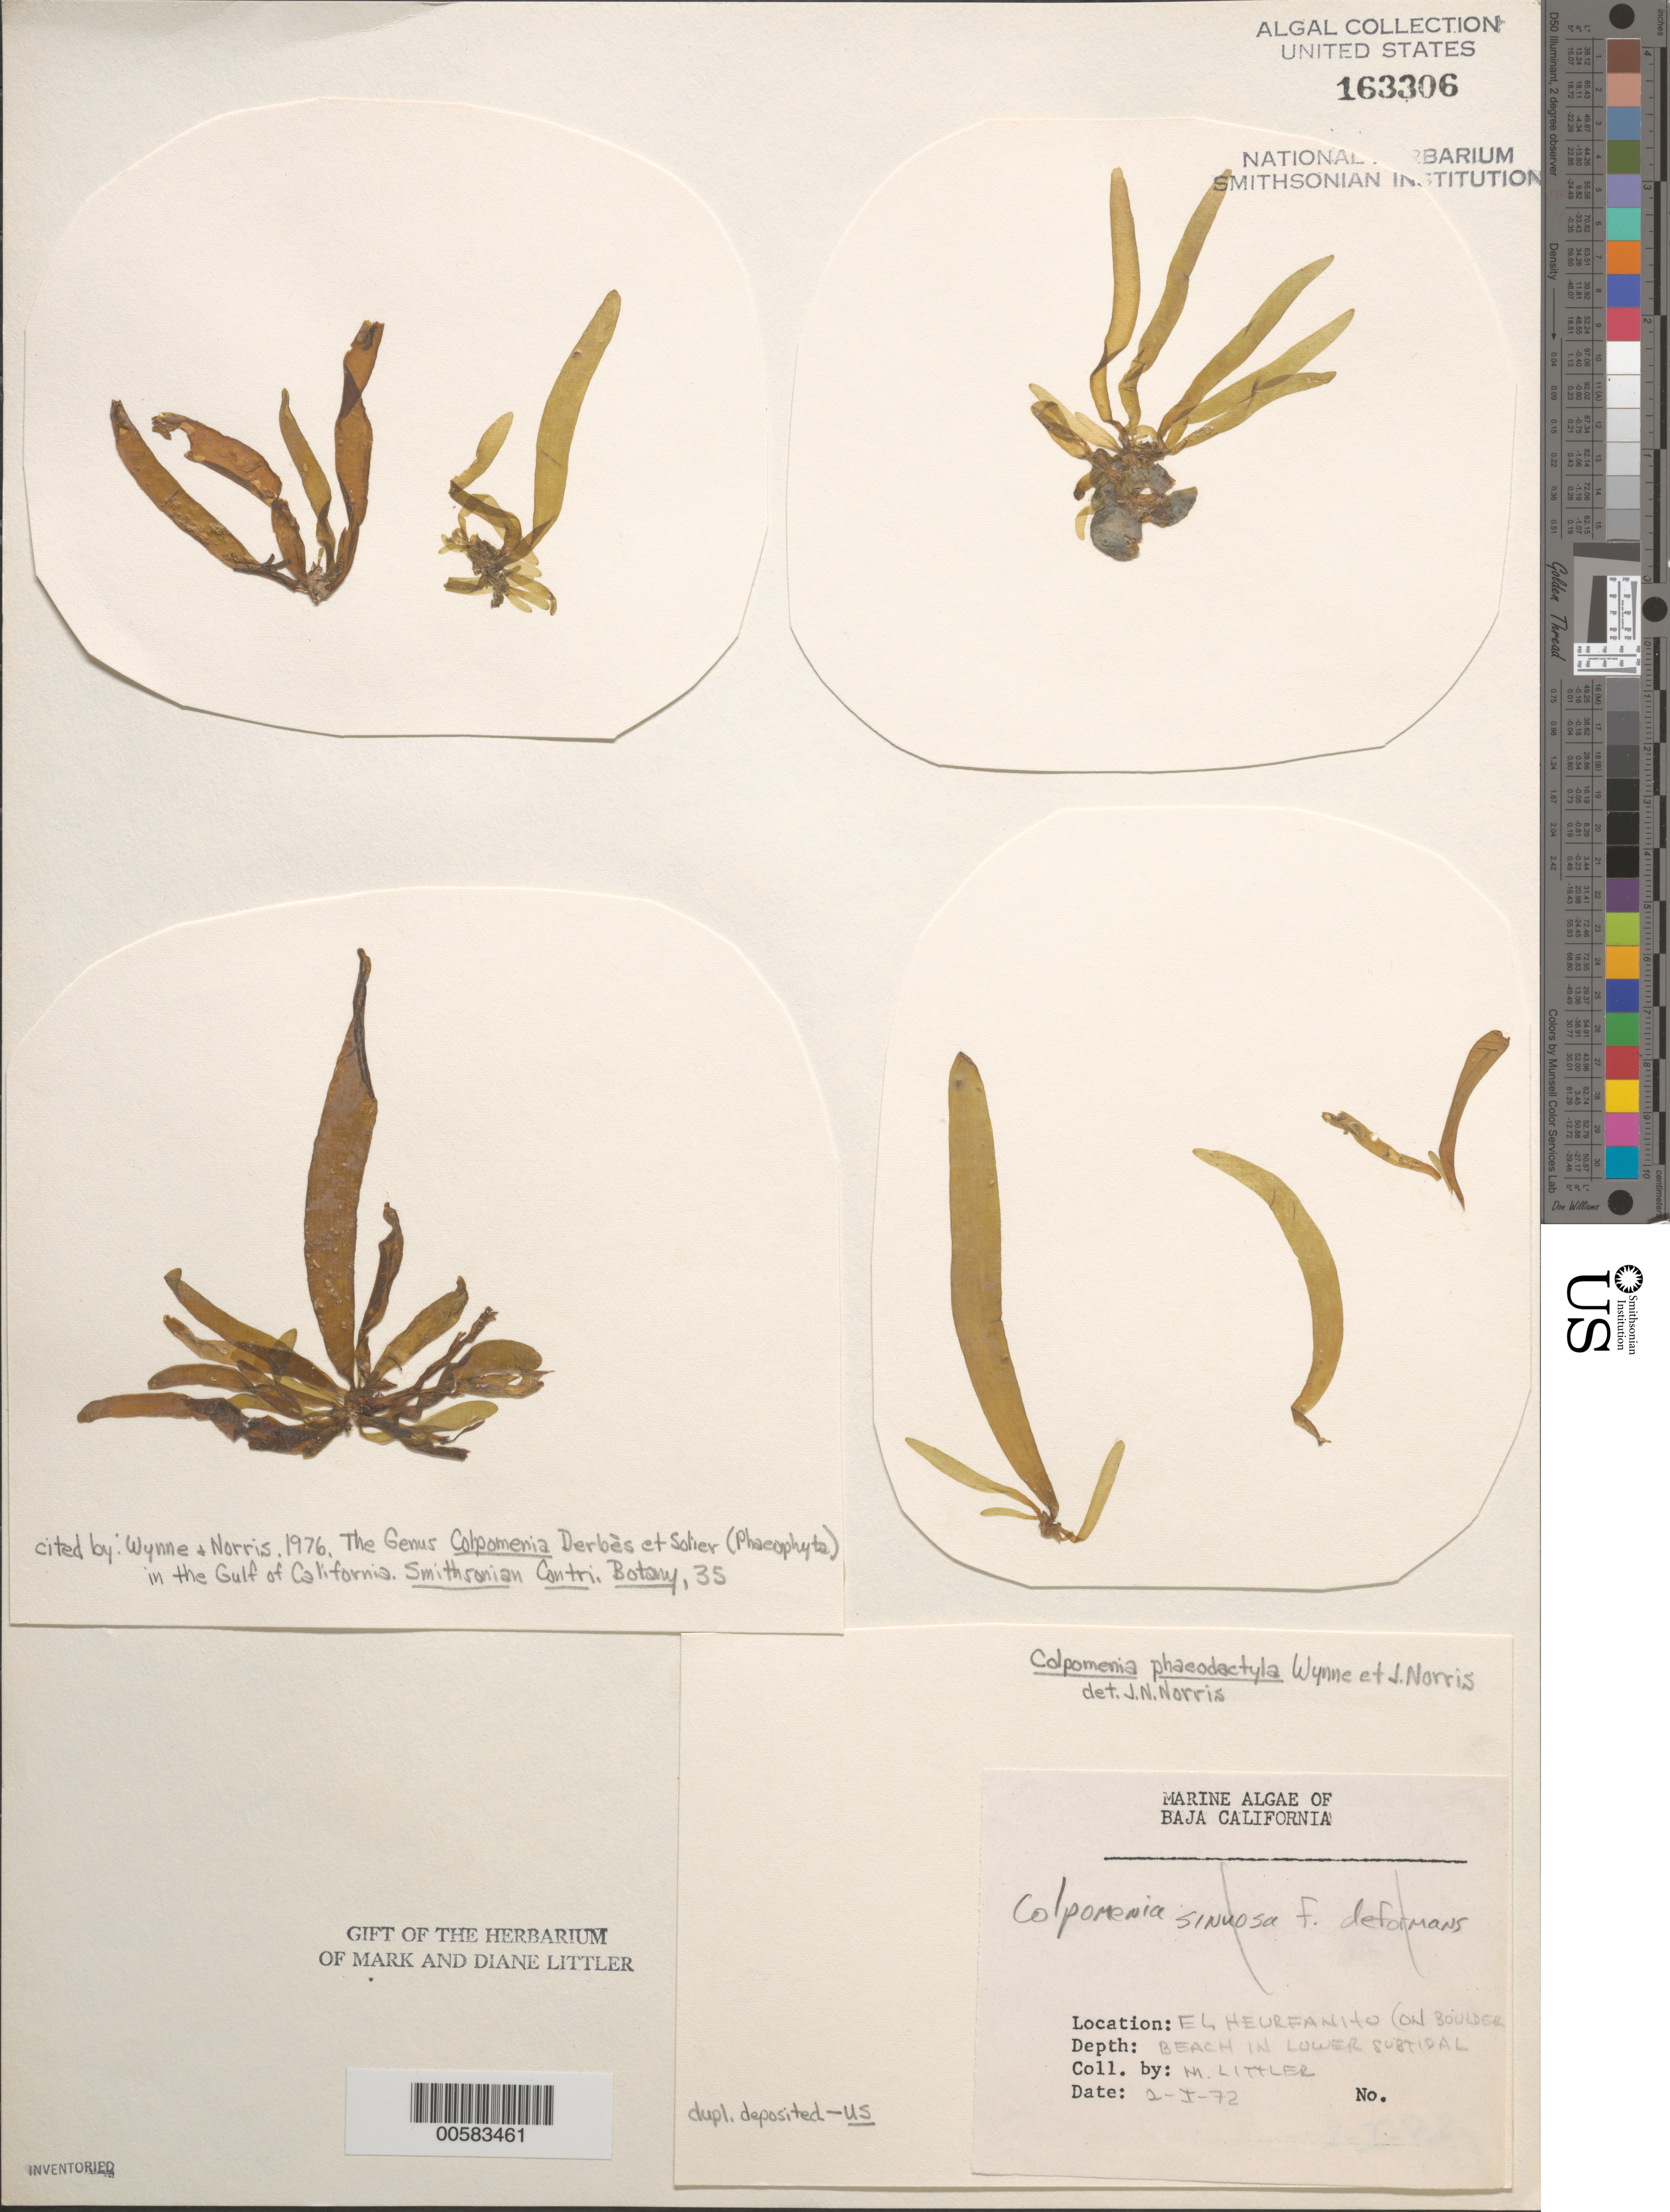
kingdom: Chromista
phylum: Ochrophyta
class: Phaeophyceae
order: Scytosiphonales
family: Scytosiphonaceae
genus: Dactylosiphon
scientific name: Dactylosiphon durvillei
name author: (Bory) Santiañez et al.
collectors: M. M. Littler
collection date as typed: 02 Jan 1972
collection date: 1972-01-02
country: Mexico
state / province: Baja California Norte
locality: El Heurfanito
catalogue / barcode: US 163306